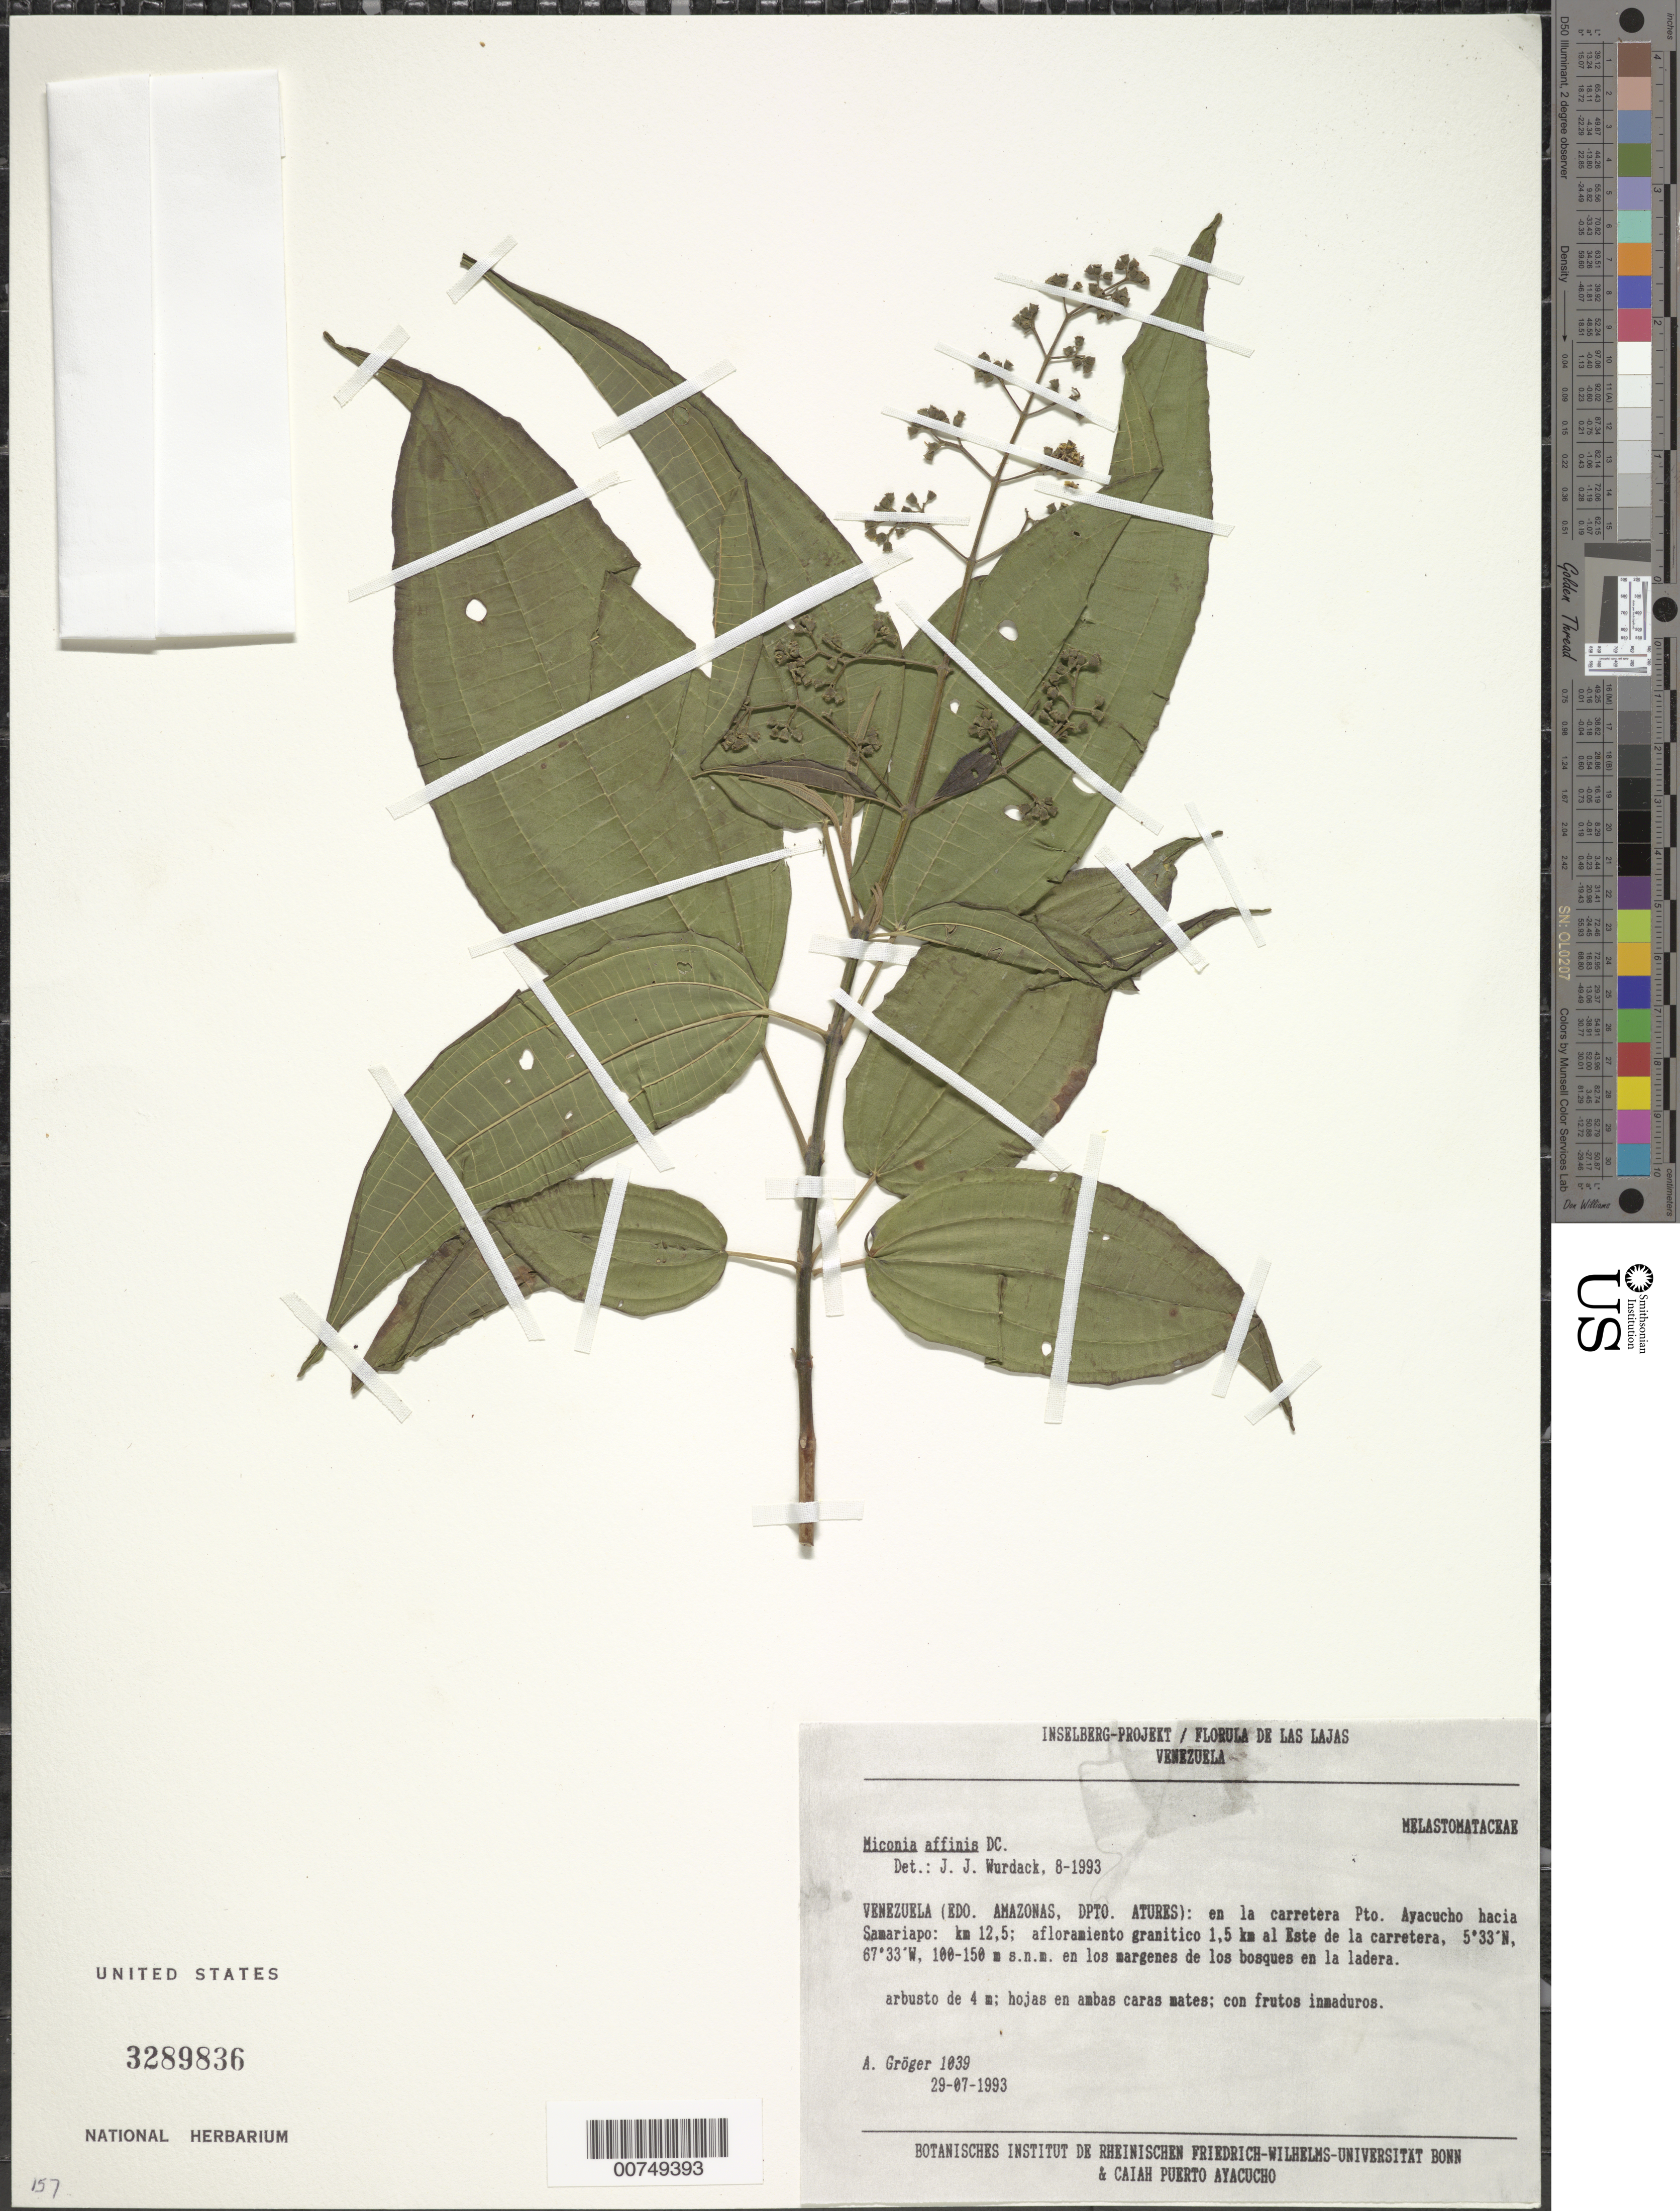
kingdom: Plantae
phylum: Tracheophyta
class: Magnoliopsida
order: Myrtales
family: Melastomataceae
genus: Miconia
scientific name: Miconia affinis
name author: DC.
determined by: Wurdack, John J., (US), US (UNITED STATES)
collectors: A. Gröger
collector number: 1039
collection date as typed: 29-Jul-93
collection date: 1993-07-29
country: Venezuela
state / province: Amazonas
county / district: Atures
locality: Puerto Ayacucho hacia Samariapo: km 12.5; 1.5km al E de la carretera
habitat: Afloramiento granitico; en los margene de los bosqus en la ladera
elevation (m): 100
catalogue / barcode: US 3289836